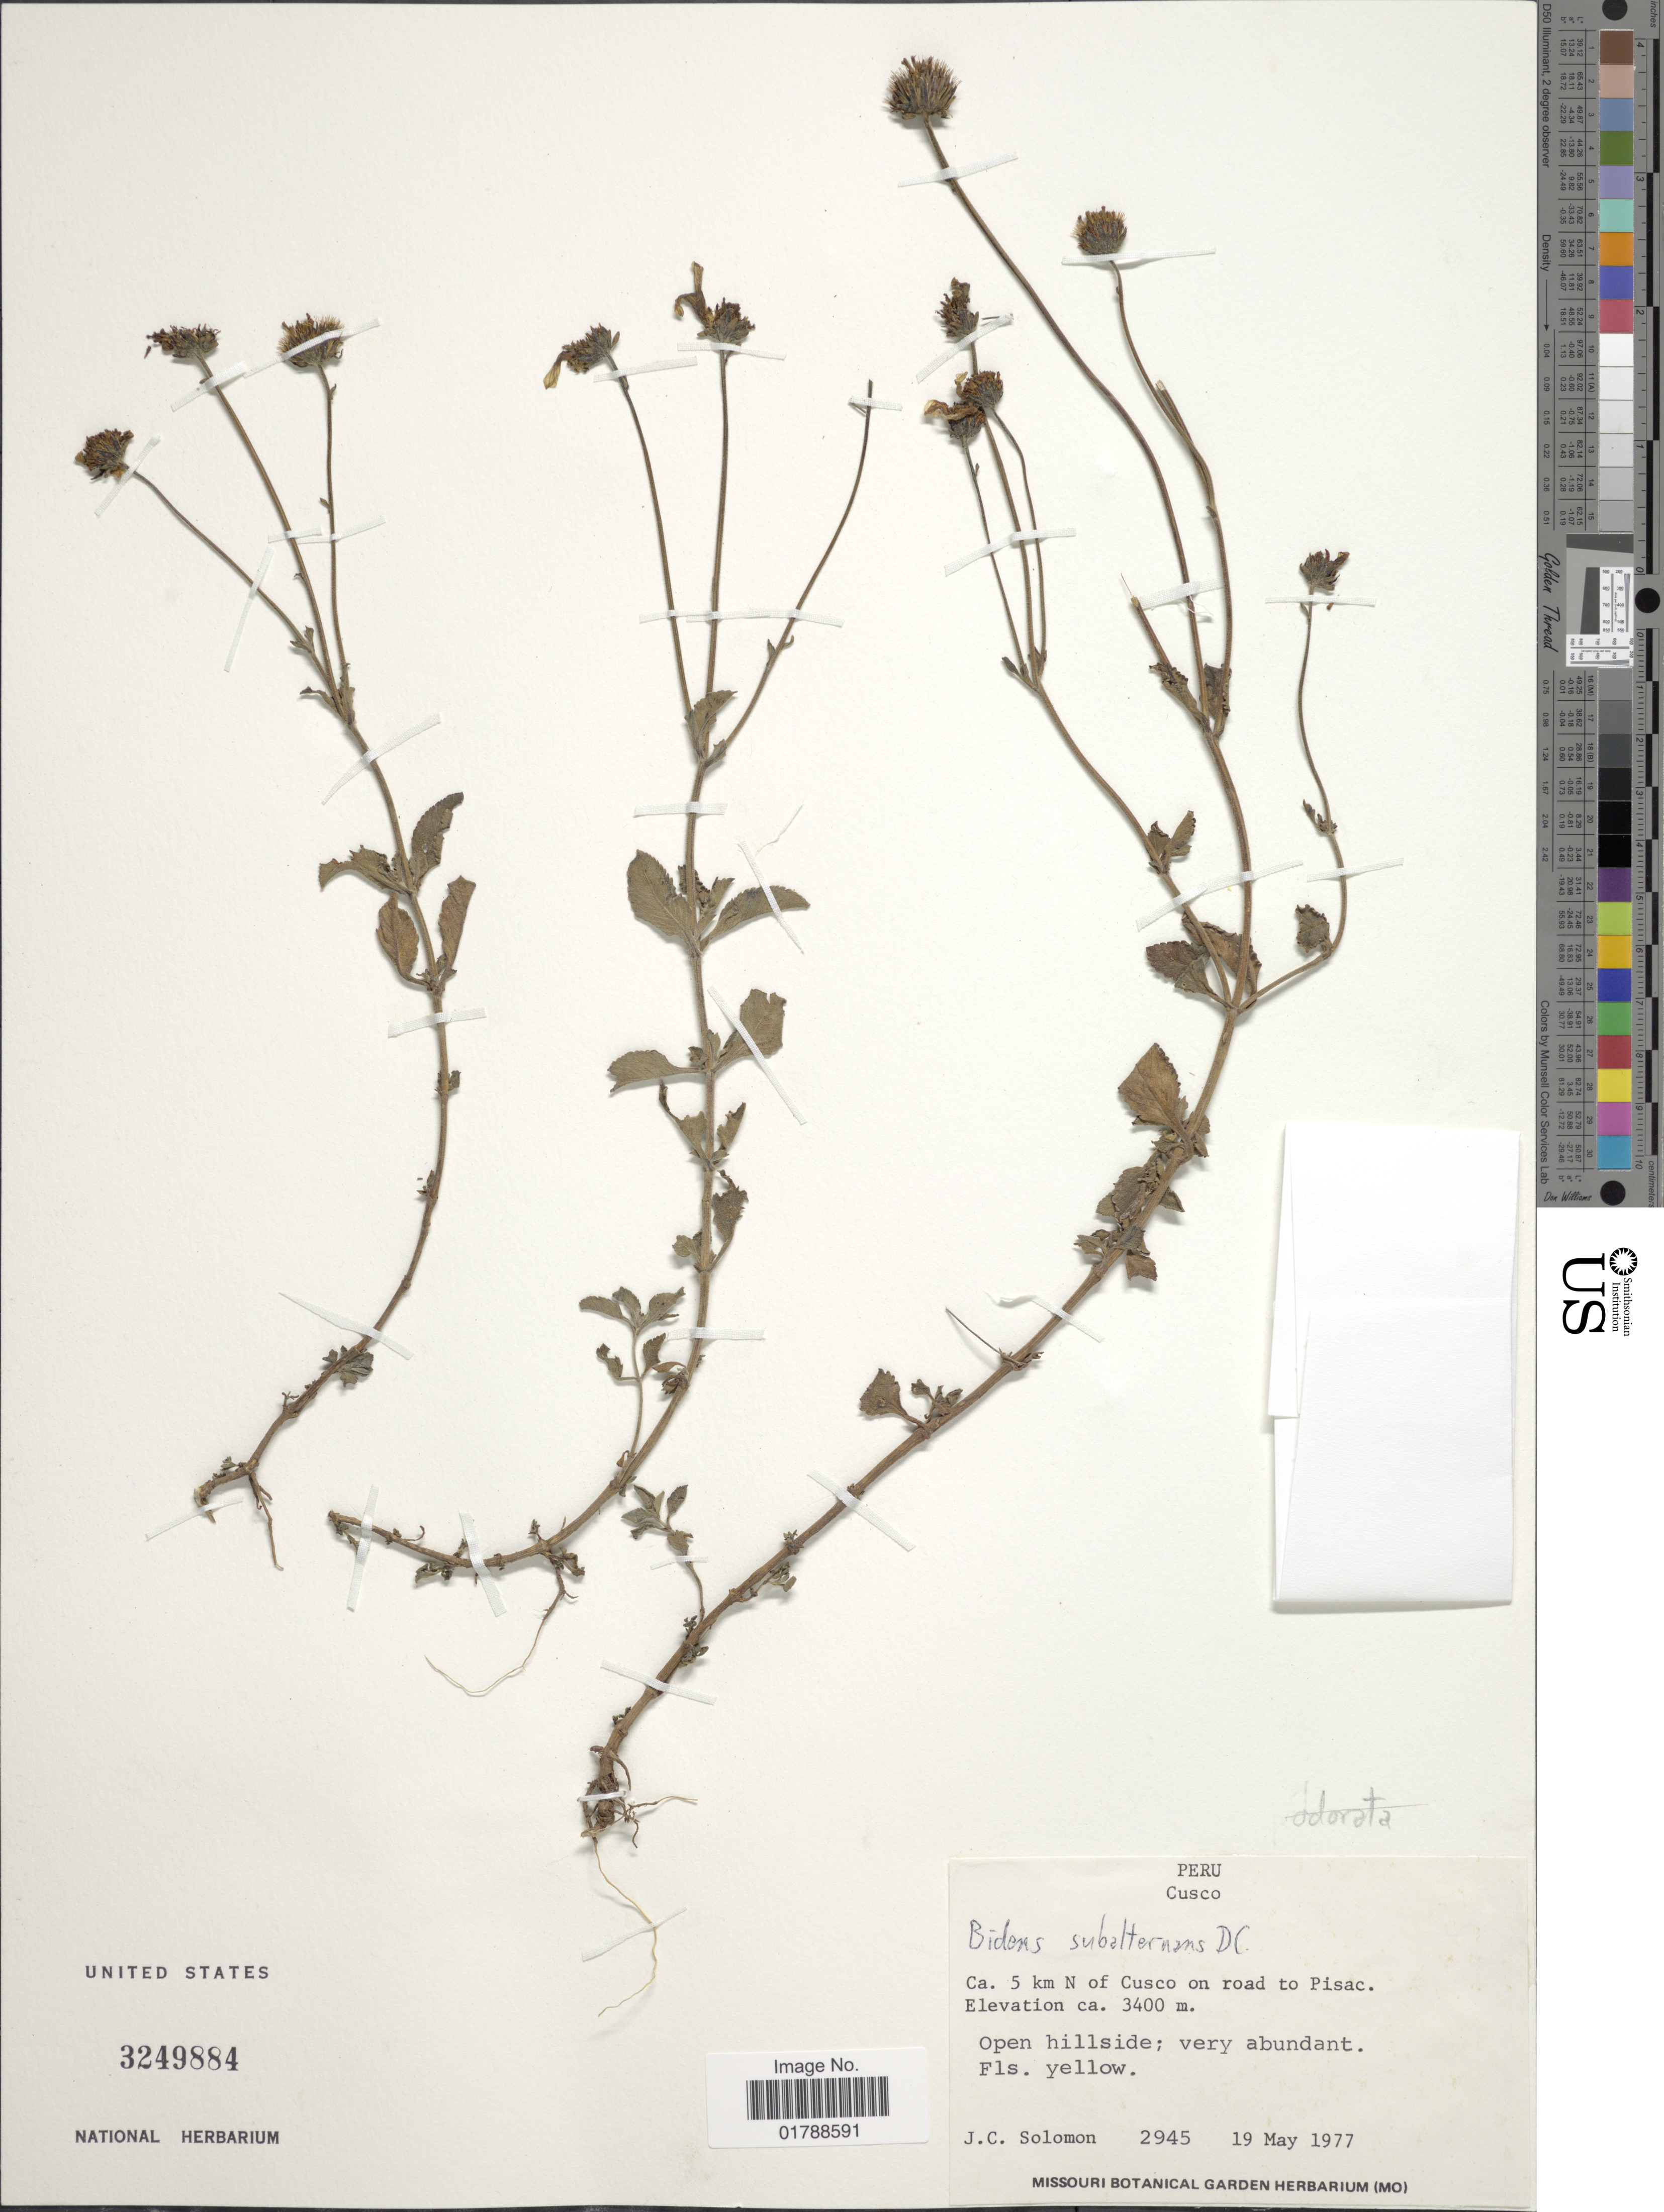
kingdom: Plantae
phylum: Tracheophyta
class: Magnoliopsida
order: Asterales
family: Asteraceae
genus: Bidens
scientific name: Bidens odorata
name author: Cav.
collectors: J. C. Solomon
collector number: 2945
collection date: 1977-05-19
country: Peru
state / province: Cusco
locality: Ca. 5 km N of Cusco on road to Pisac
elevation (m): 3400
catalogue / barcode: US 3249884